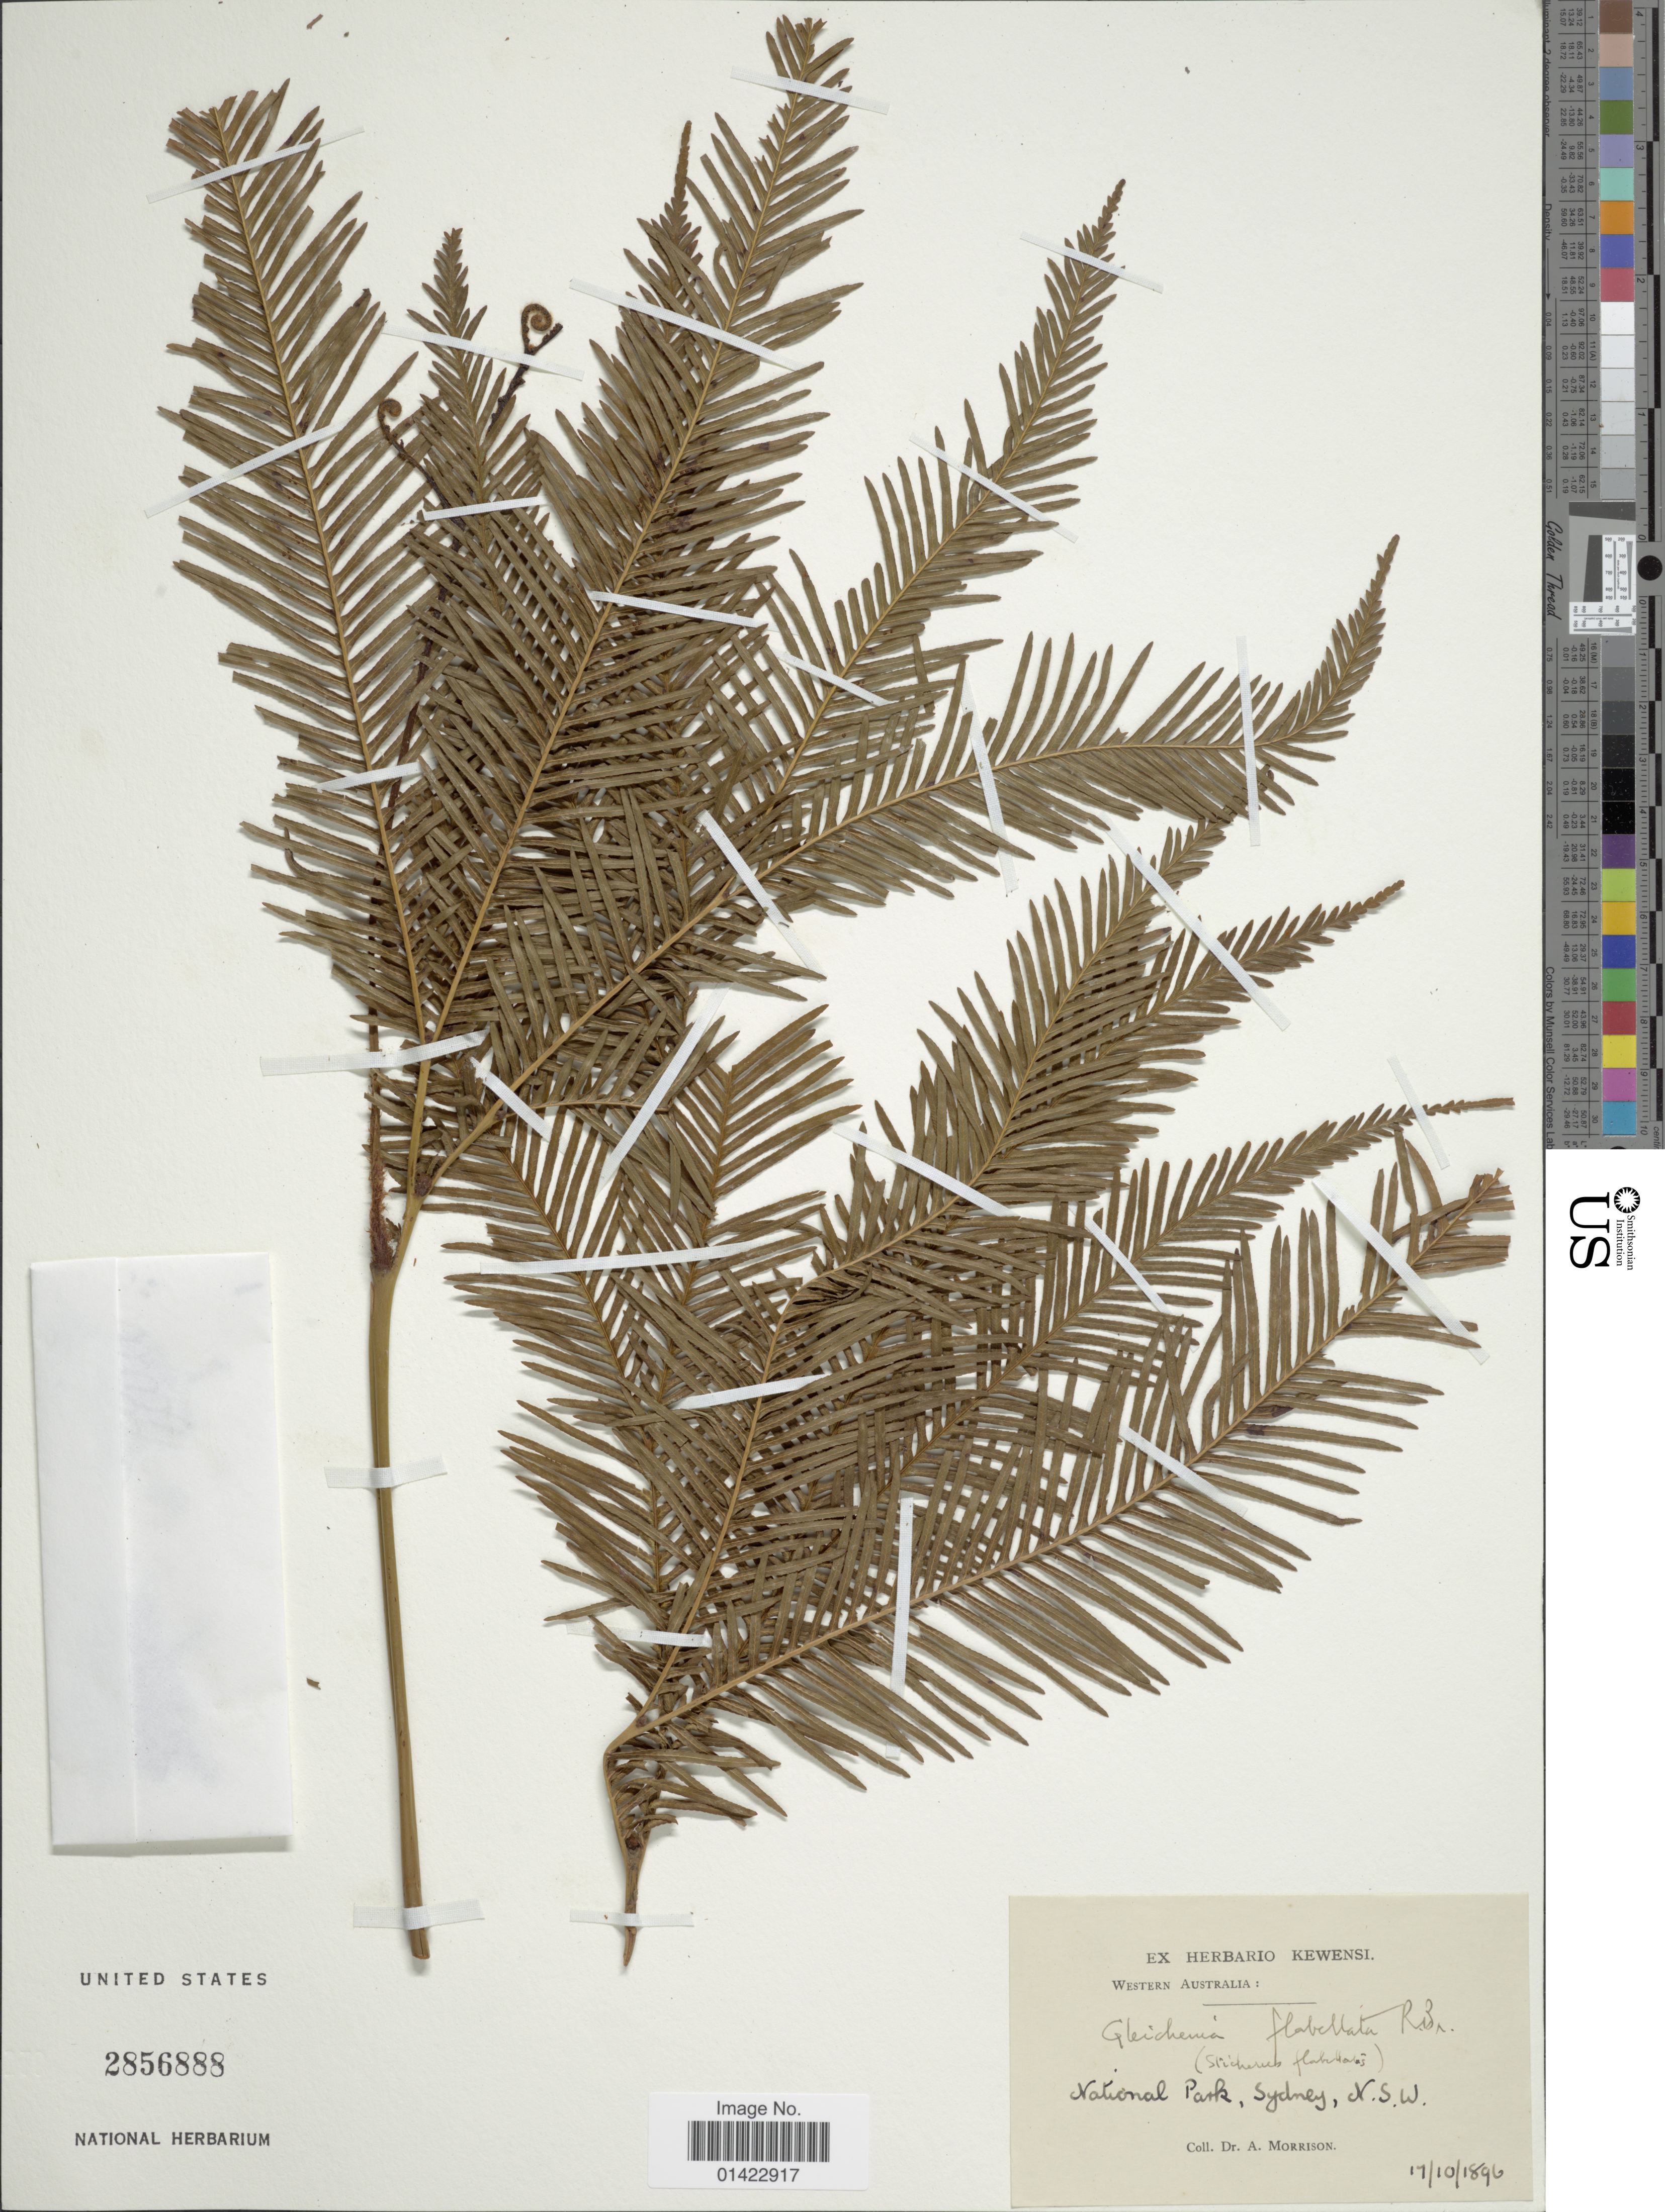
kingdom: Plantae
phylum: Tracheophyta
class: Polypodiopsida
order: Gleicheniales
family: Gleicheniaceae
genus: Sticherus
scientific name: Sticherus flabellatus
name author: (R. Br.) H. St. John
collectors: A. Morrison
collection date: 1896-10-17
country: Australia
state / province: New South Wales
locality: Western Australia. National Park, Sydney.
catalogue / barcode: US 2856888